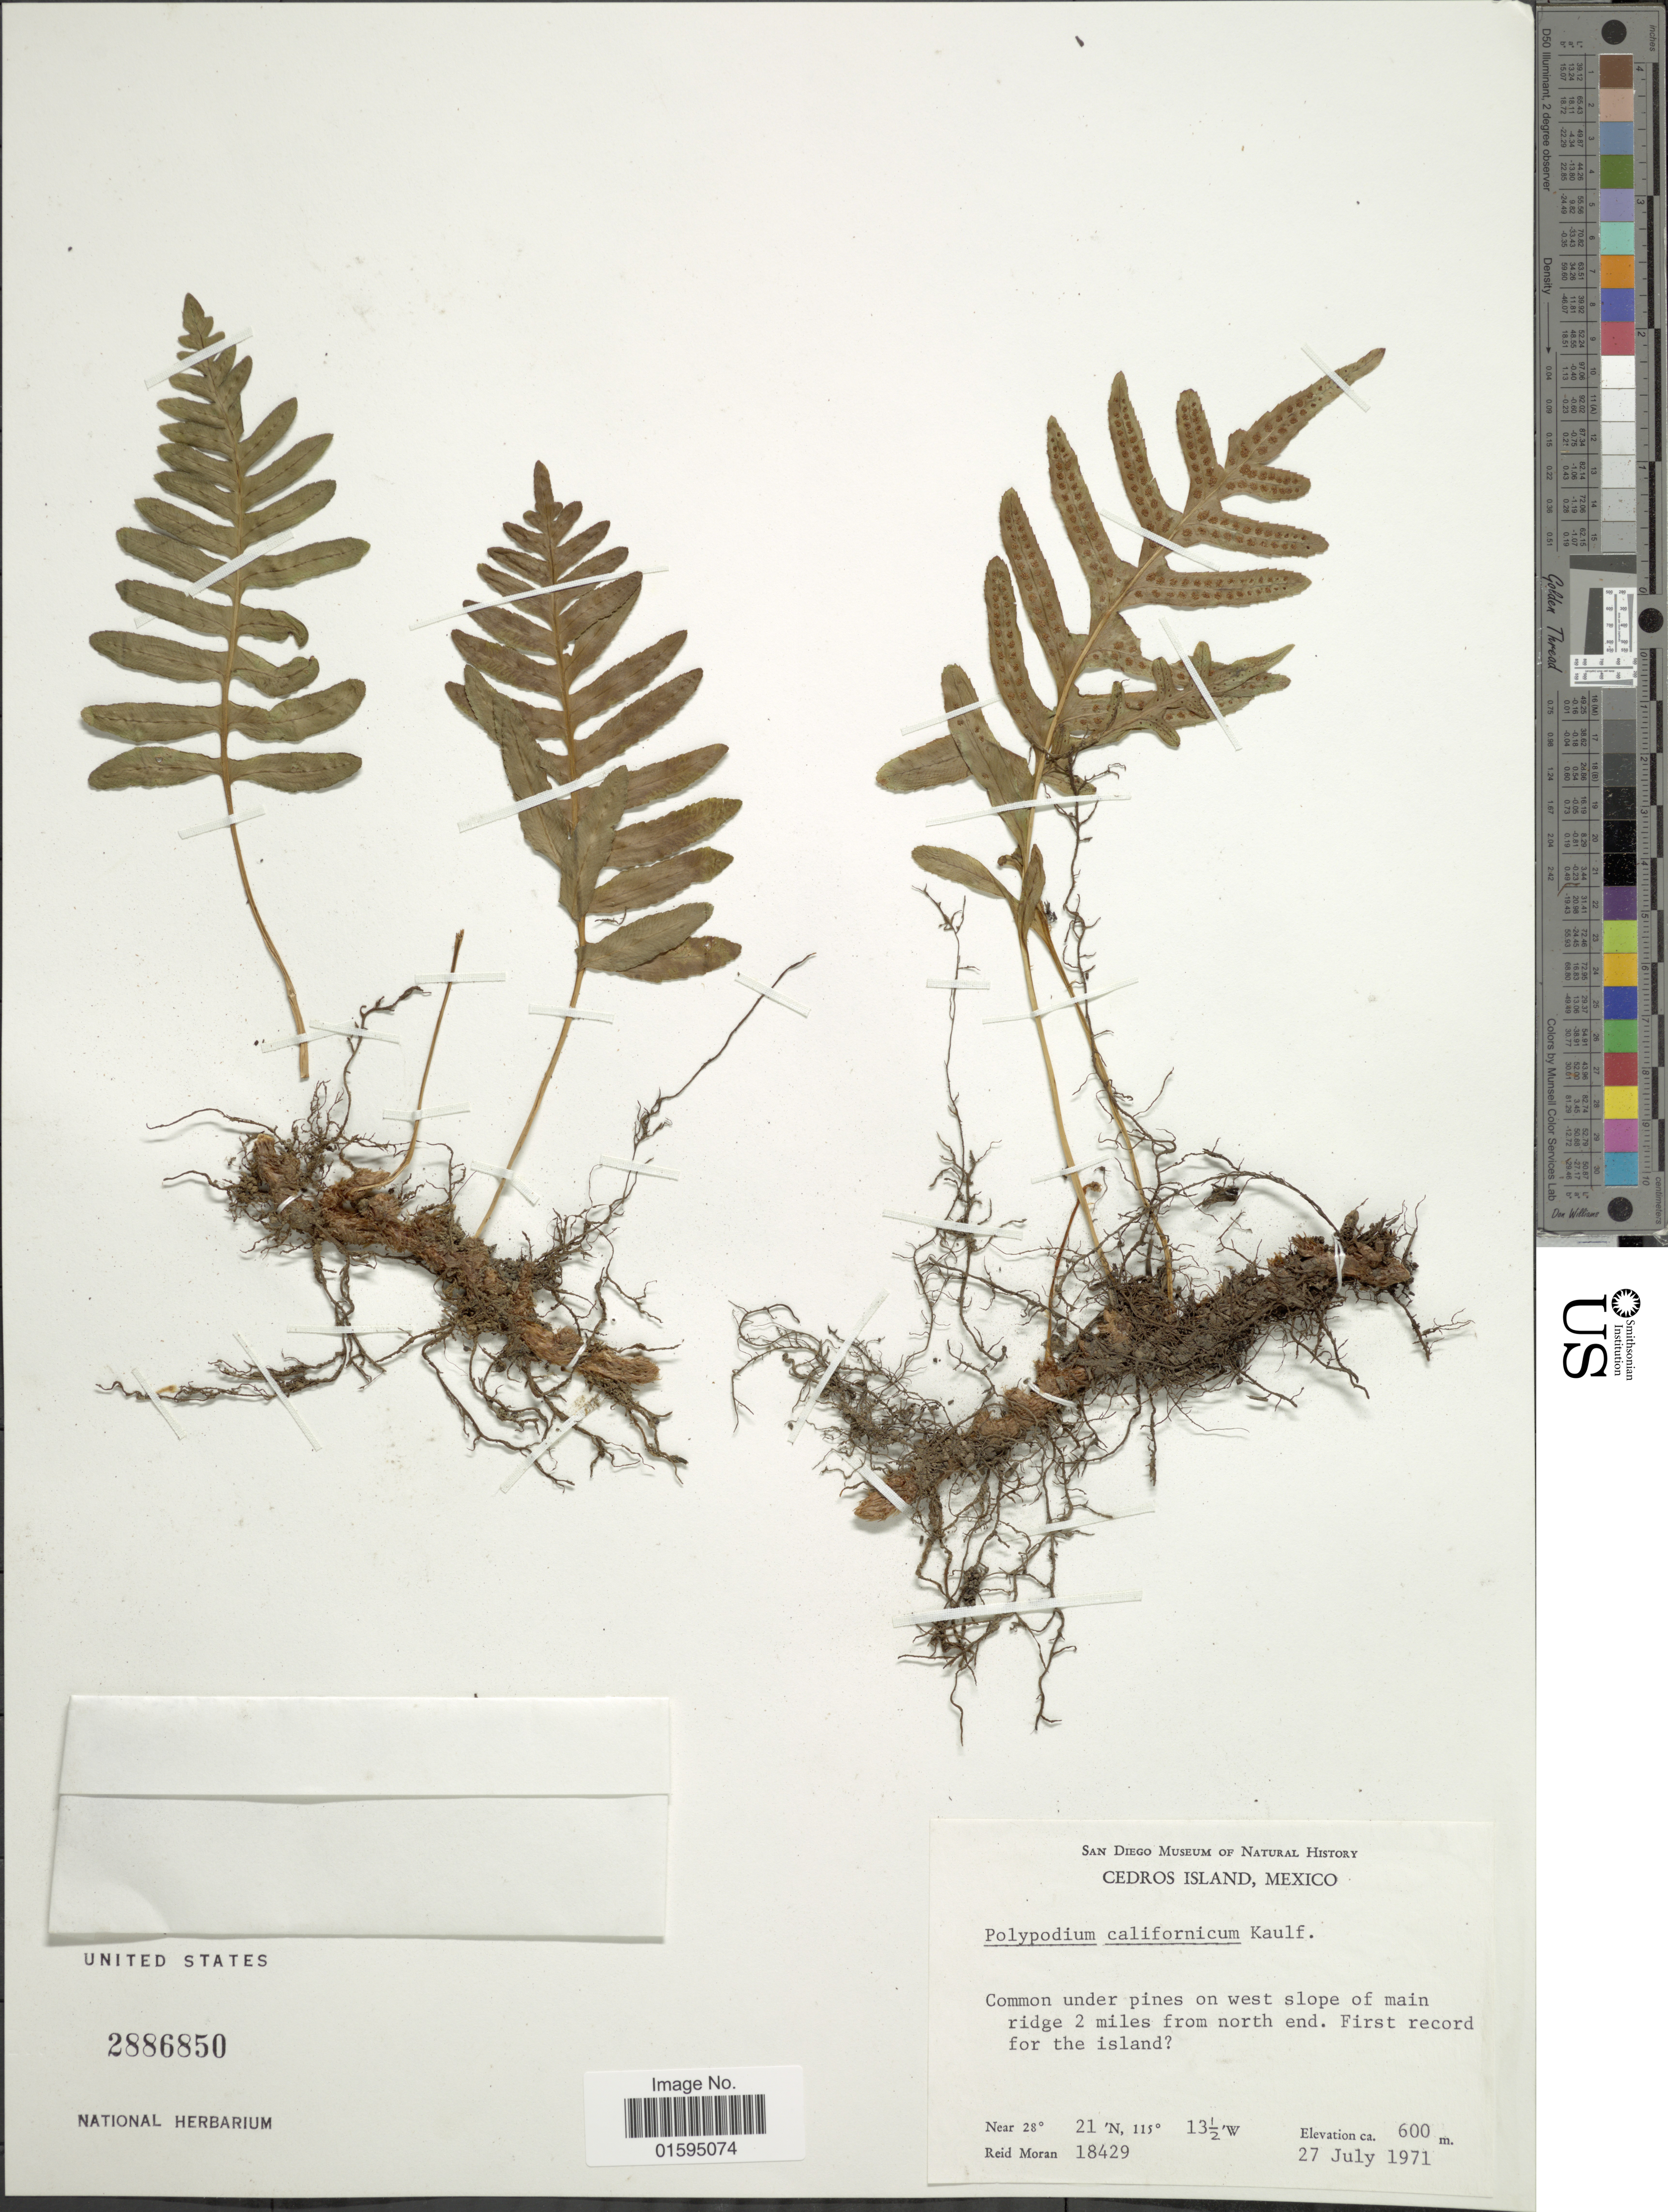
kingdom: Plantae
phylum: Tracheophyta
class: Polypodiopsida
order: Polypodiales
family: Polypodiaceae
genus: Polypodium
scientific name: Polypodium californicum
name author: Kaulf.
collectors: R. Moran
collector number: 18429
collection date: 1971-07-27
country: Mexico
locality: Cedros Island, Common under pines on west slope of main ridge 2 miles from north end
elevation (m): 600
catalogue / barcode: US 2886850